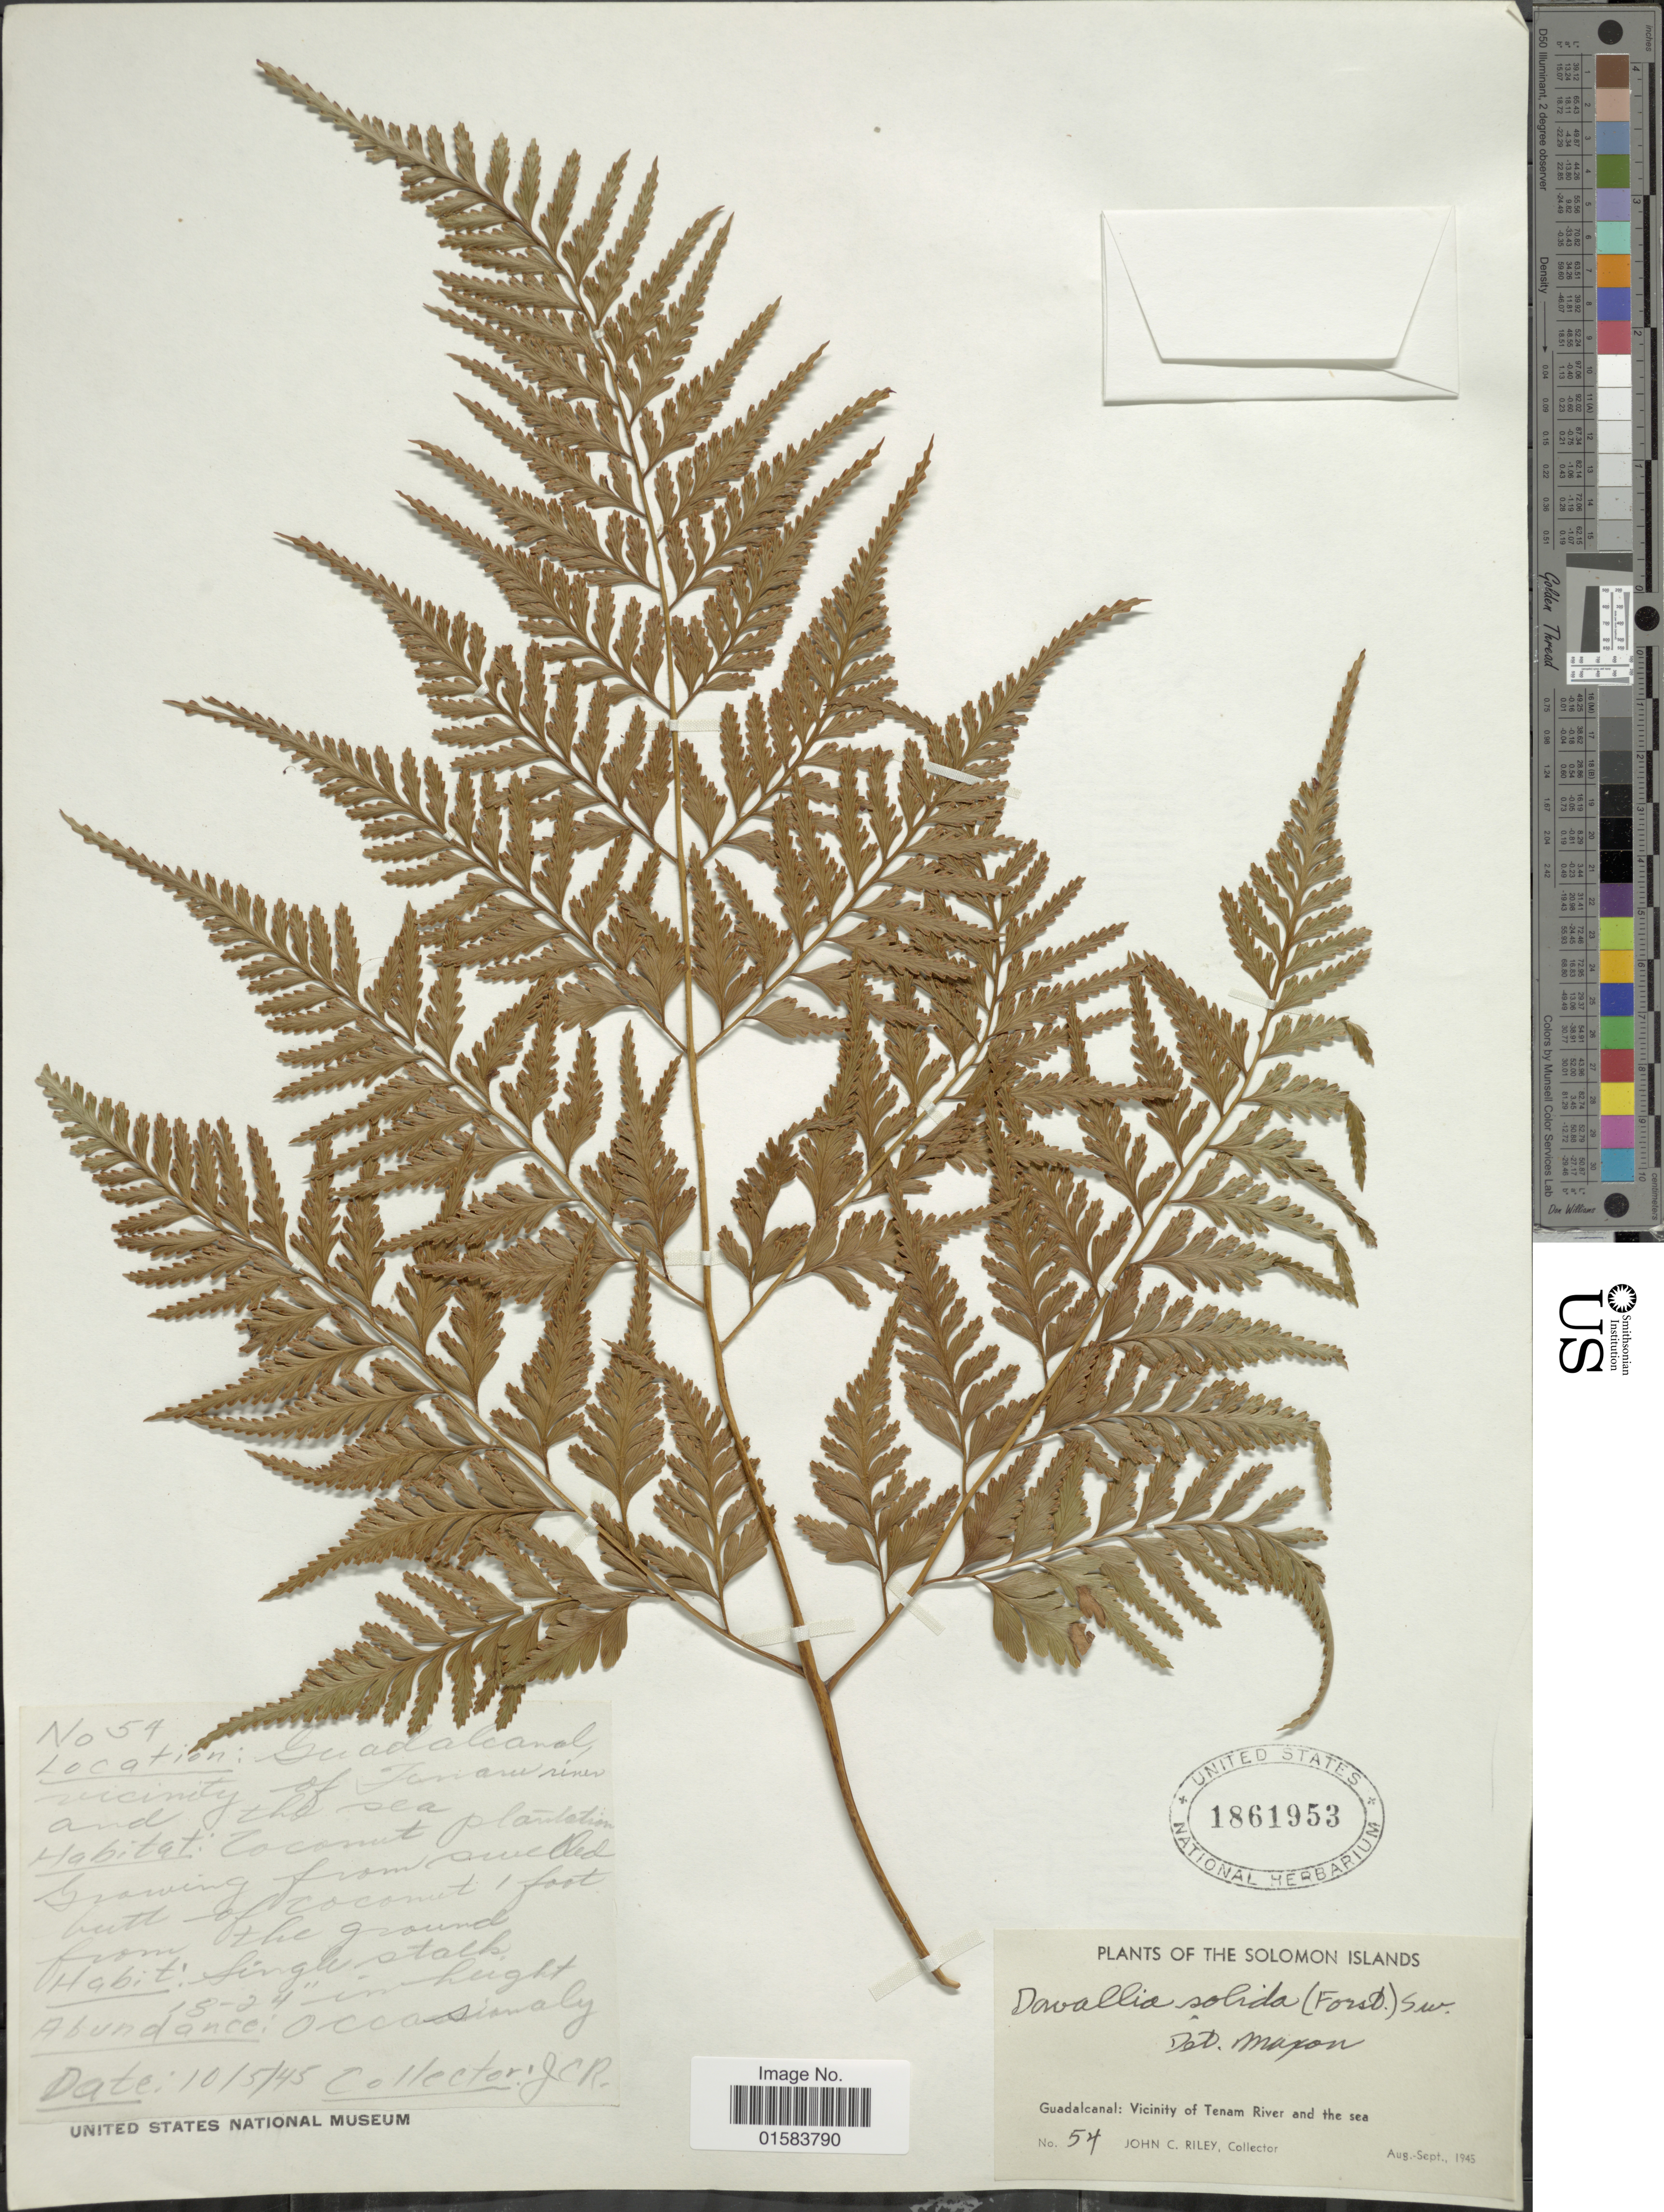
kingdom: Plantae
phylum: Tracheophyta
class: Polypodiopsida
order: Polypodiales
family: Davalliaceae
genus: Davallia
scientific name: Davallia solida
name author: (G. Forst.) Sw.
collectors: J. Riley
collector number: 54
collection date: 1945-08/1945-09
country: Solomon Islands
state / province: Solomon Islands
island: Guadalcanal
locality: Guadalcanal: Vicinity of Tenam River and the sea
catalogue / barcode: US 1861953